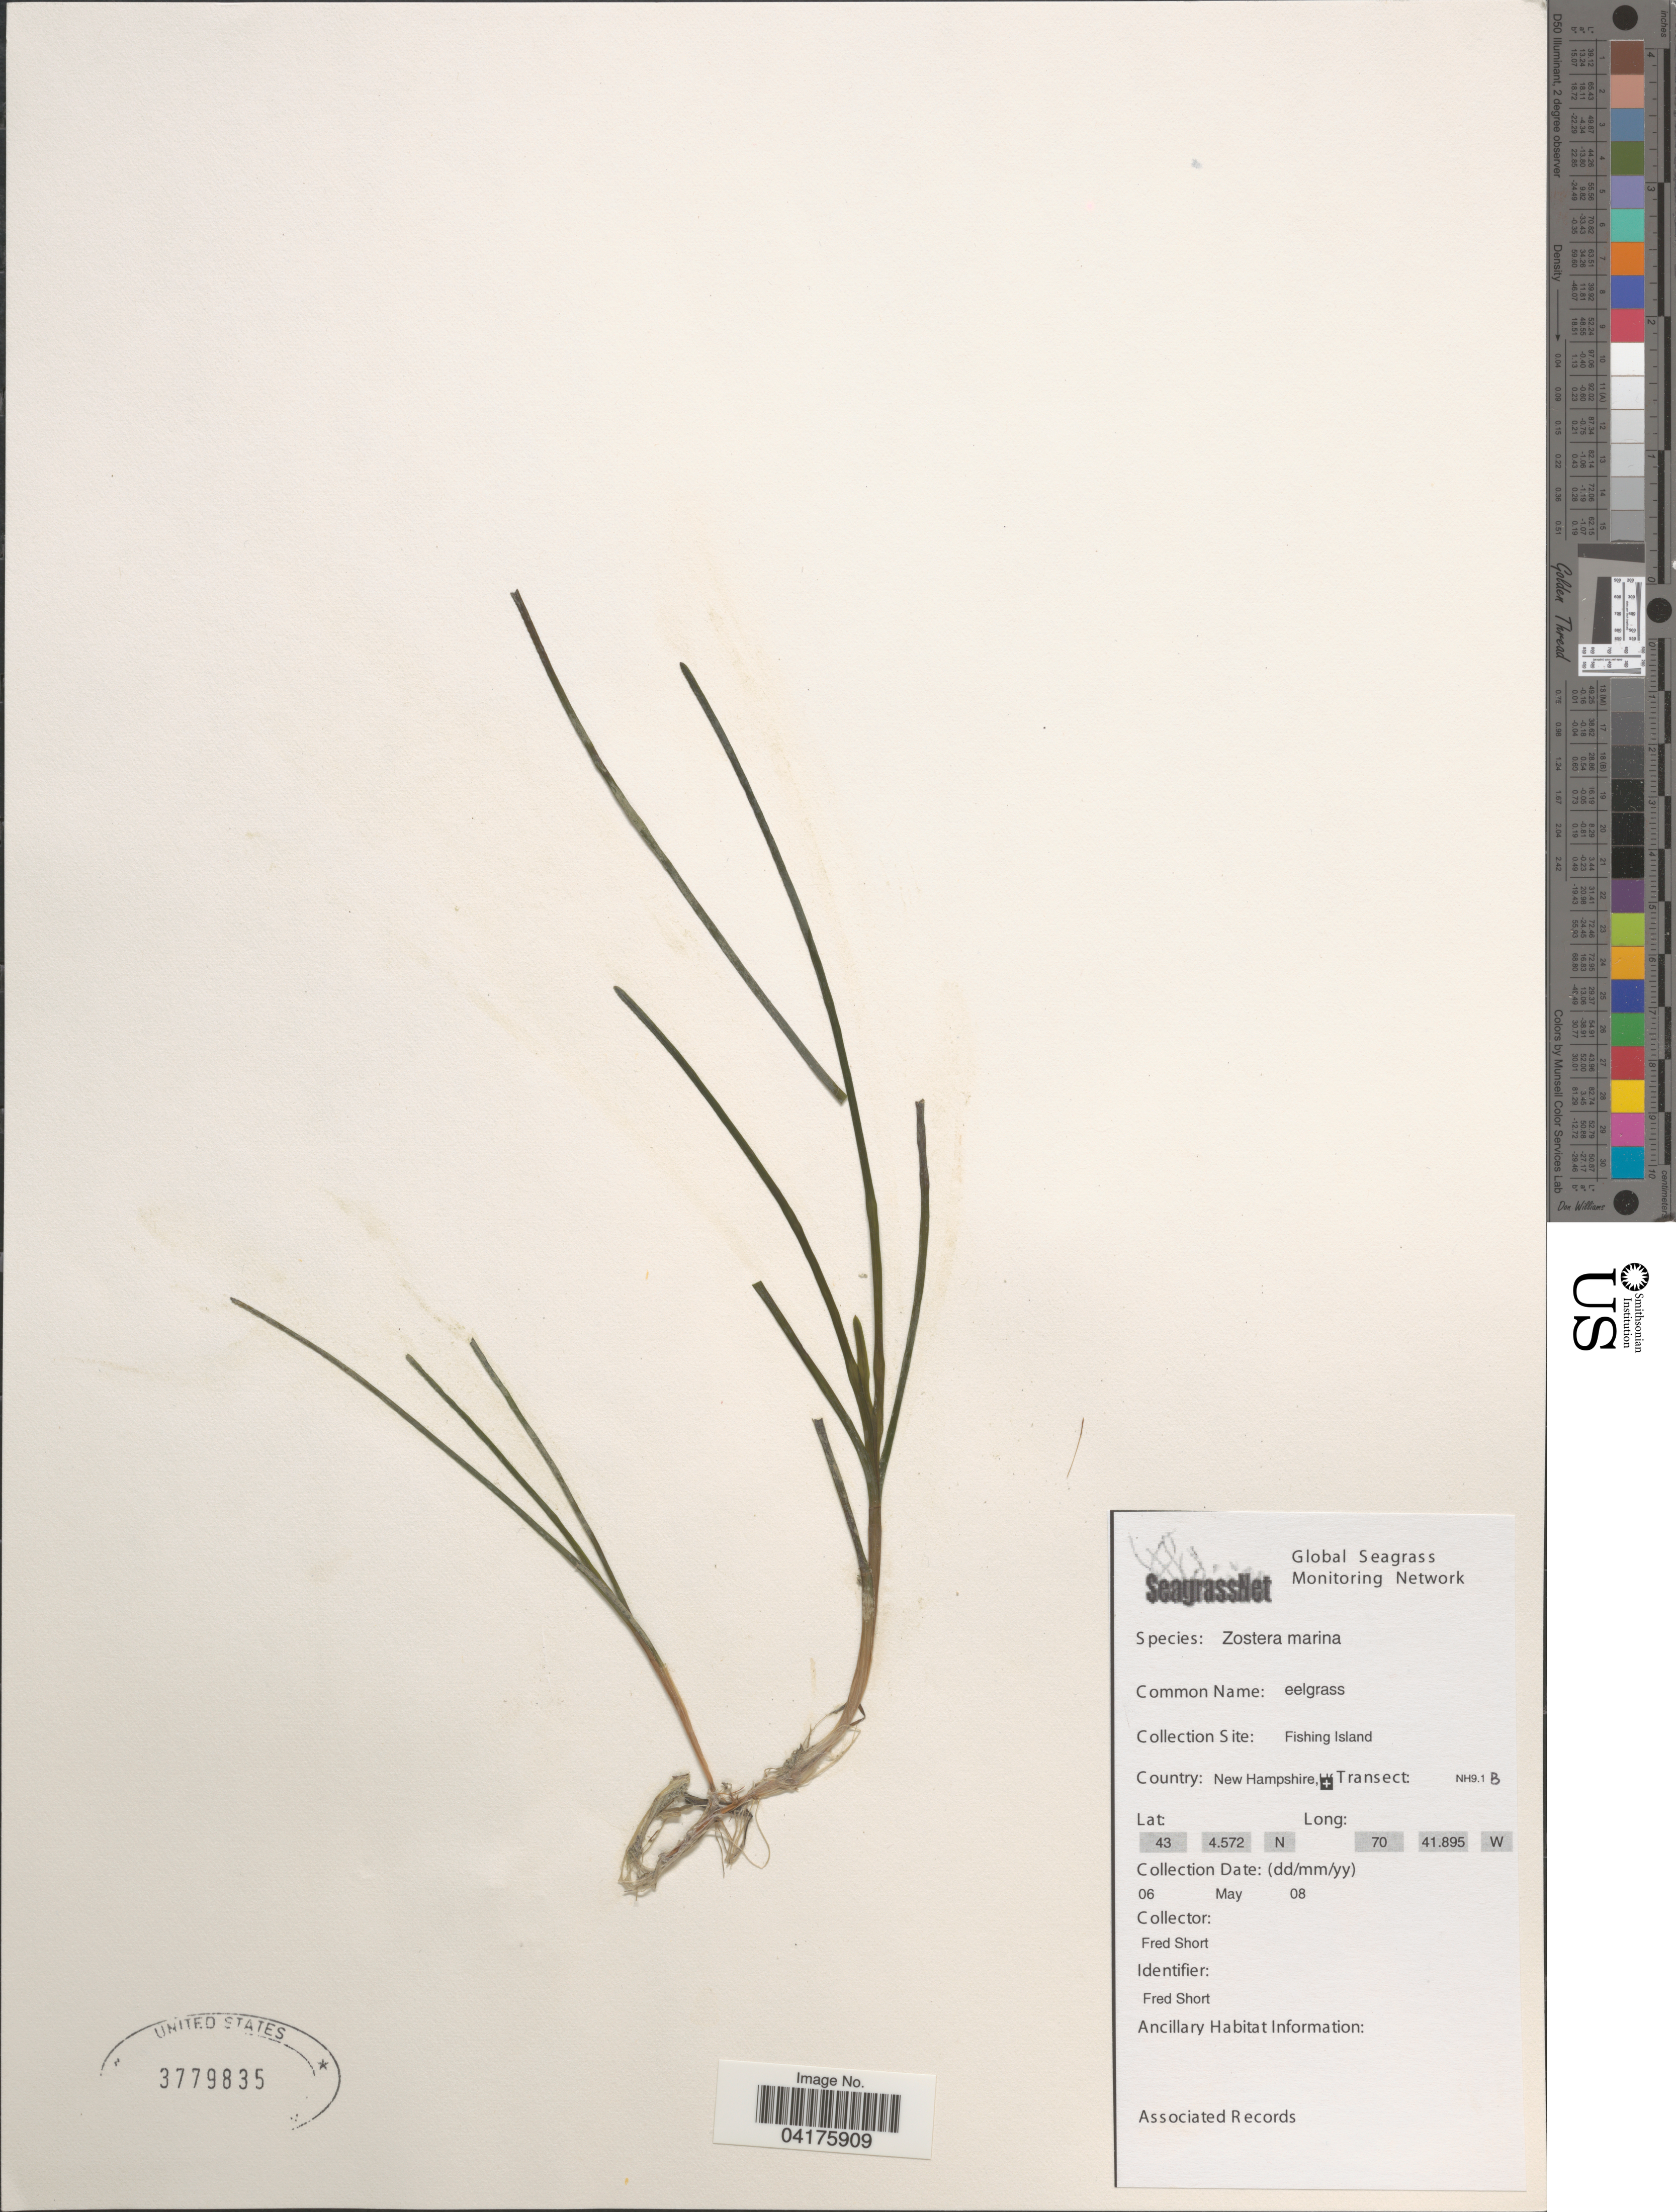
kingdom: Plantae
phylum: Tracheophyta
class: Liliopsida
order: Alismatales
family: Zosteraceae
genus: Zostera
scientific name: Zostera marina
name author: L.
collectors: F. Short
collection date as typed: Transcribed d/m/y: 6/5/8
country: United States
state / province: New Hampshire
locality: Fishing Island.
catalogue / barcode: US 3779835